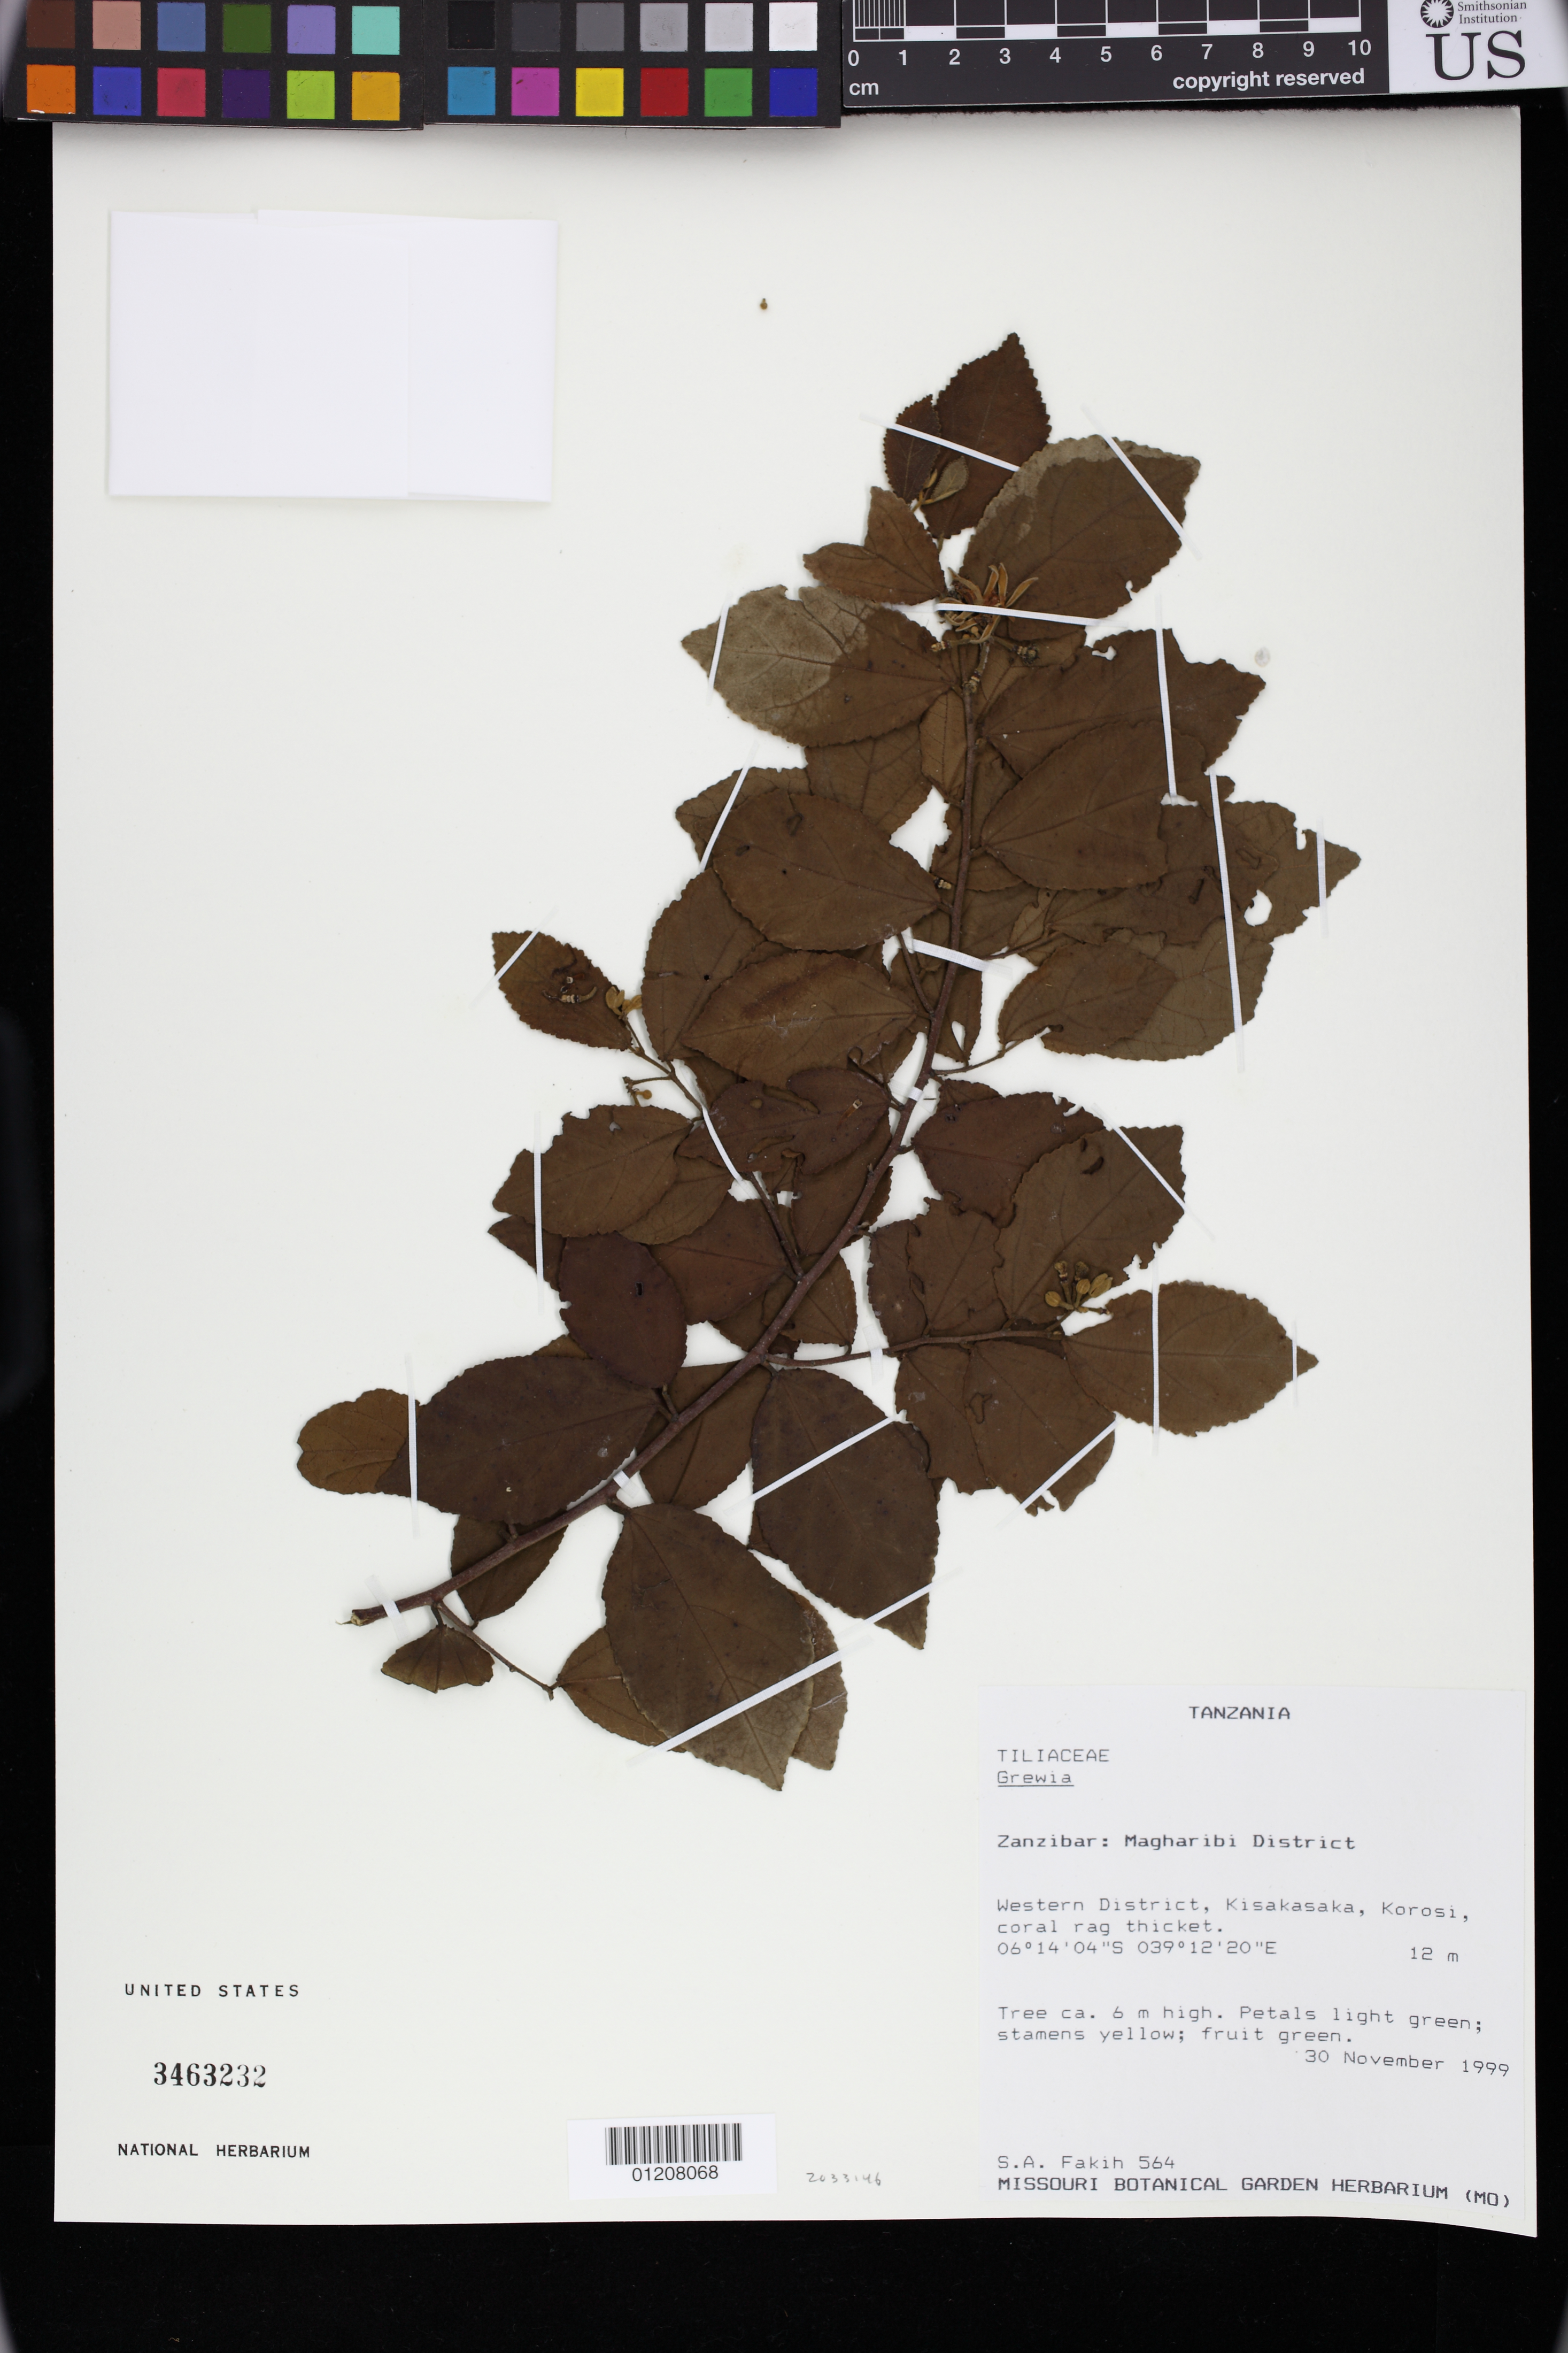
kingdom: Plantae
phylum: Tracheophyta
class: Magnoliopsida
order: Malvales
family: Malvaceae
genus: Grewia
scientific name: Grewia sp.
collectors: S. Fakih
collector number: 564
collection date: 1999-11-30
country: Tanzania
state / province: Zanzibar Urban/West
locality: Western District, Kisakasaka,Korosi, coral rag thicket.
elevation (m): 12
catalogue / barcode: US 3463232